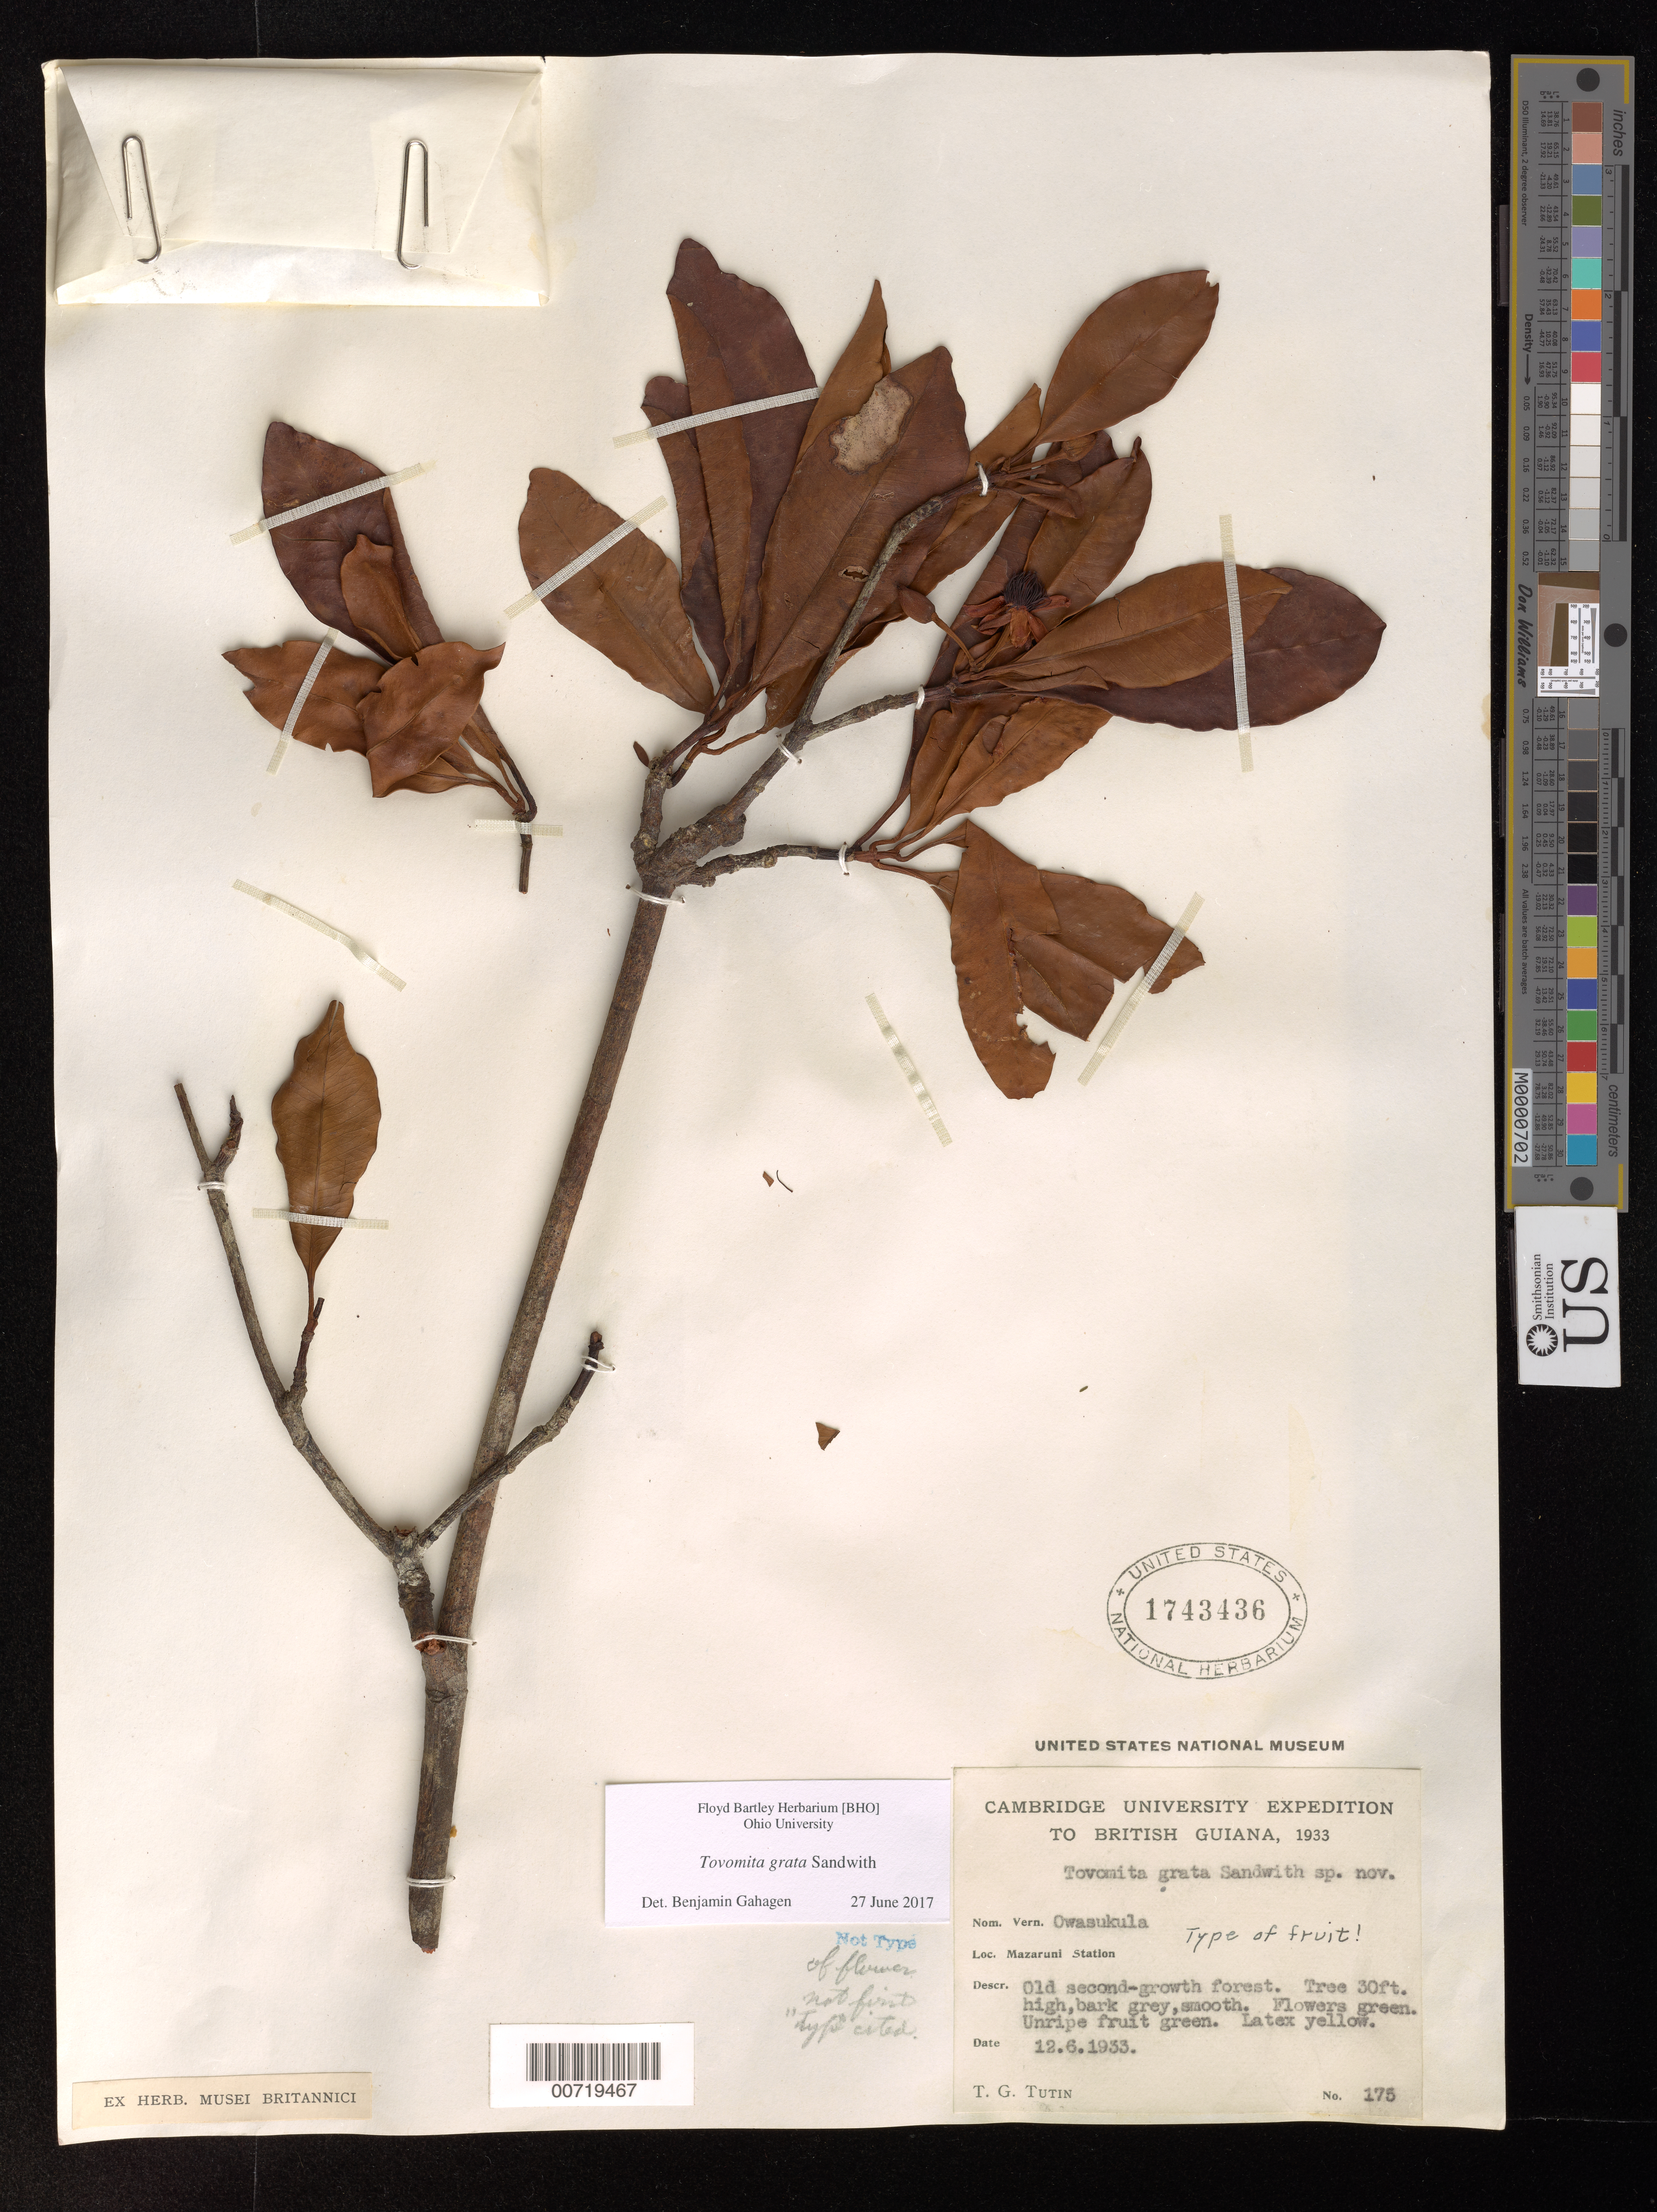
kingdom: Plantae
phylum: Tracheophyta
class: Magnoliopsida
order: Malpighiales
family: Clusiaceae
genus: Tovomita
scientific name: Tovomita grata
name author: Sandwith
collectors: T. G. Tutin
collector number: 175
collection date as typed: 12-Jun-33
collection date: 1933-06-12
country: Guyana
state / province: Cuyuni-Mazaruni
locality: Mazaruni Station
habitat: Old second growth forest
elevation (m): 30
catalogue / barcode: US 1743436